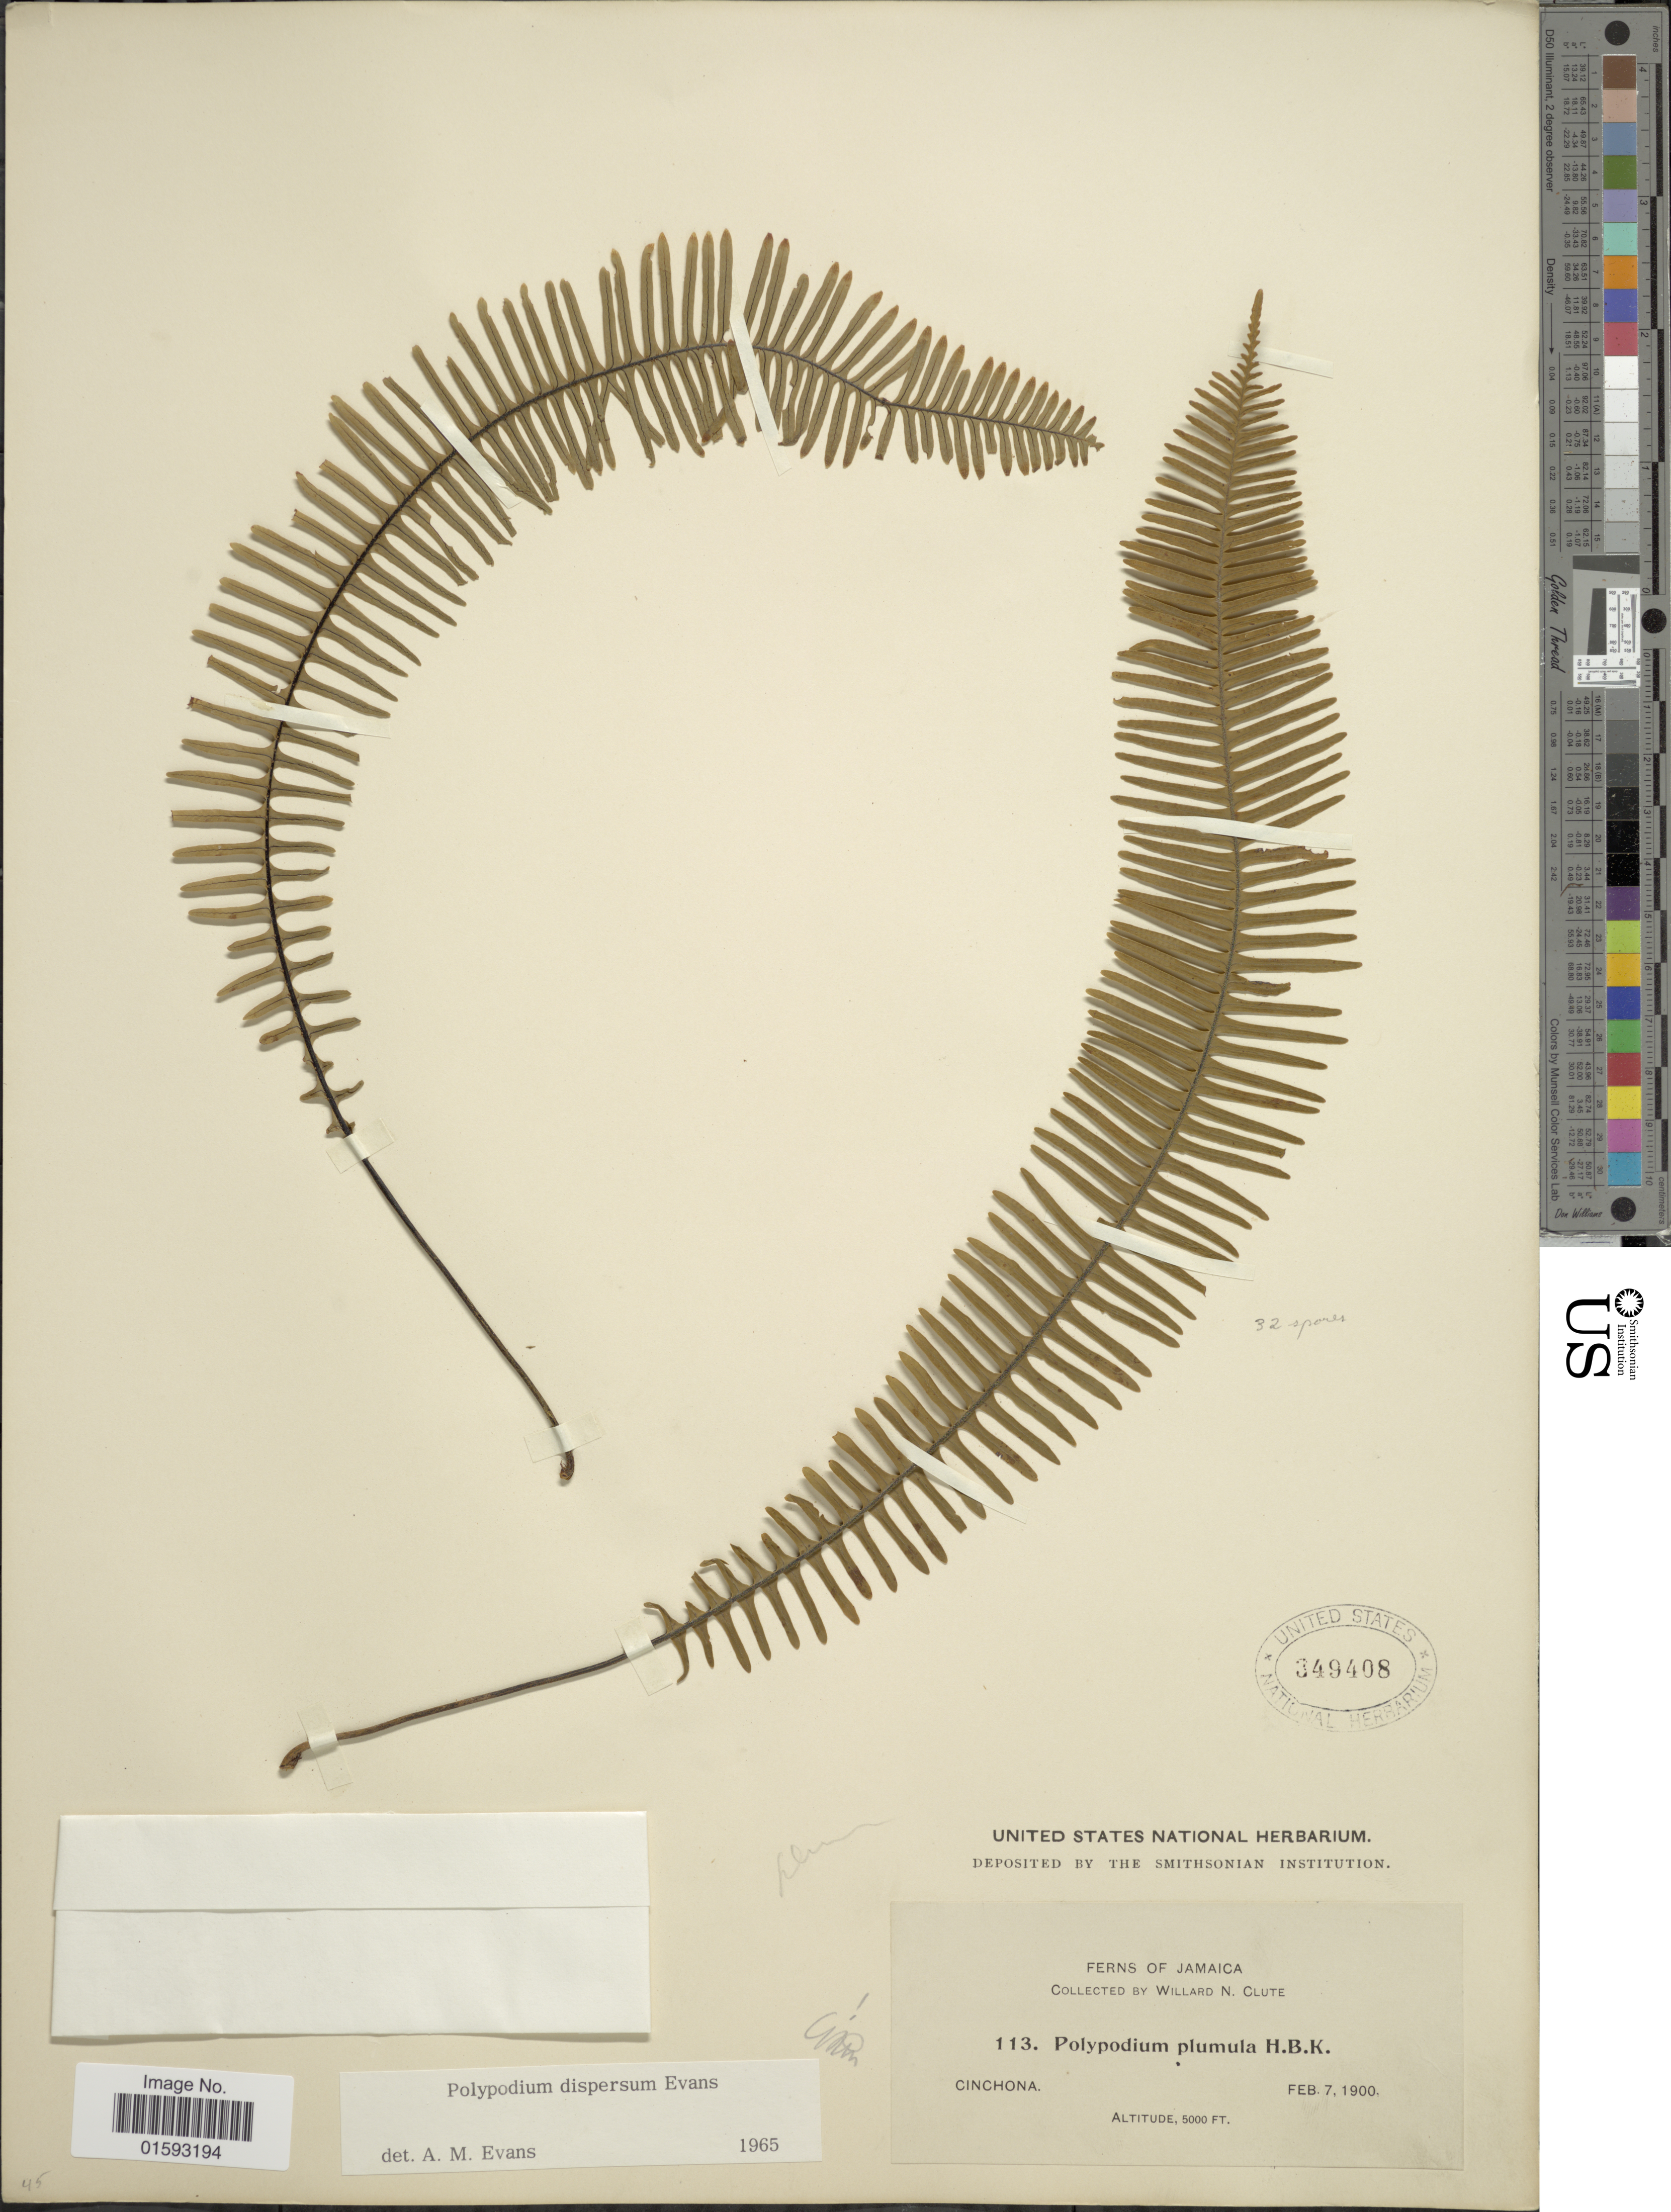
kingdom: Plantae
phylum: Tracheophyta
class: Polypodiopsida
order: Polypodiales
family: Polypodiaceae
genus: Pecluma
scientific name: Pecluma dispersa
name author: (A.M. Evans) M.G. Price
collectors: W. N. Clute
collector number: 113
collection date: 1900-02-07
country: Jamaica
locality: Cinchona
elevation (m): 1524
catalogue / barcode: US 349408